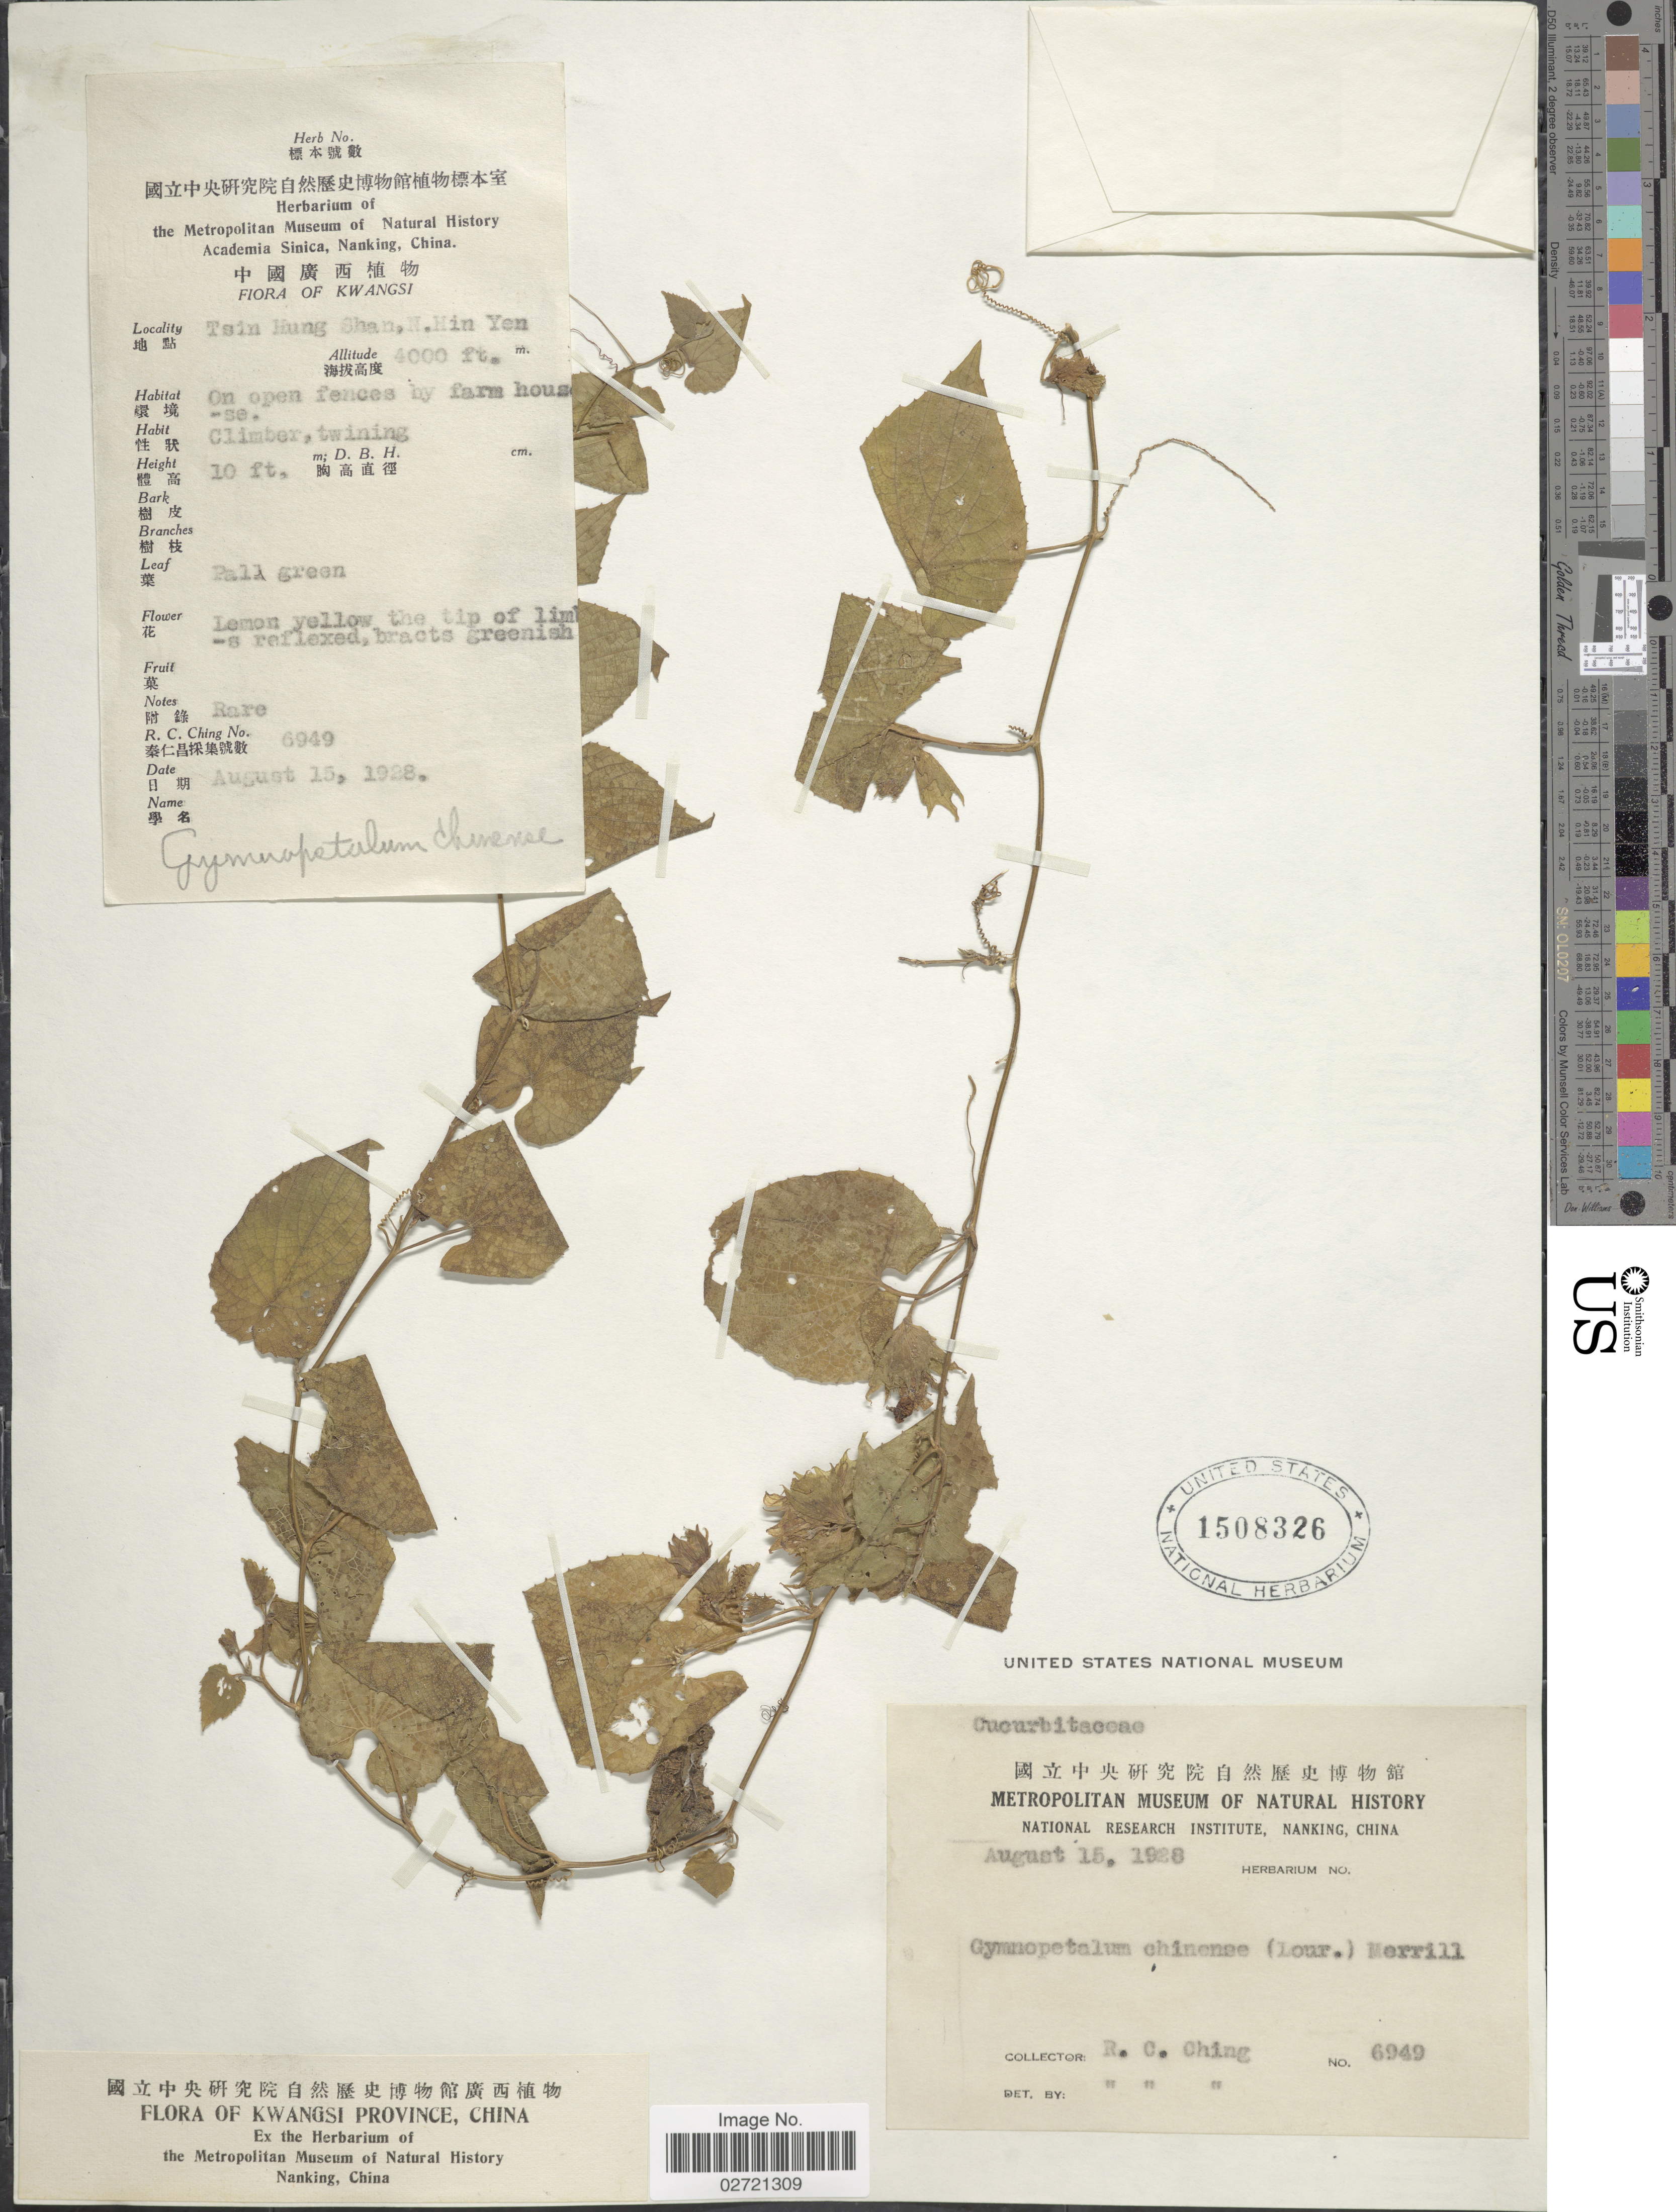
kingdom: Plantae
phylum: Tracheophyta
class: Magnoliopsida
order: Cucurbitales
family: Cucurbitaceae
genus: Trichosanthes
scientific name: Trichosanthes costata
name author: Blume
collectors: R. C. Ching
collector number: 6949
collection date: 1928-08-15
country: China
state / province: Guangxi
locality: Kwangsi Province, Tsin Hung Shan, N. Hin Yen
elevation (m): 1219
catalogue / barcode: US 1508326